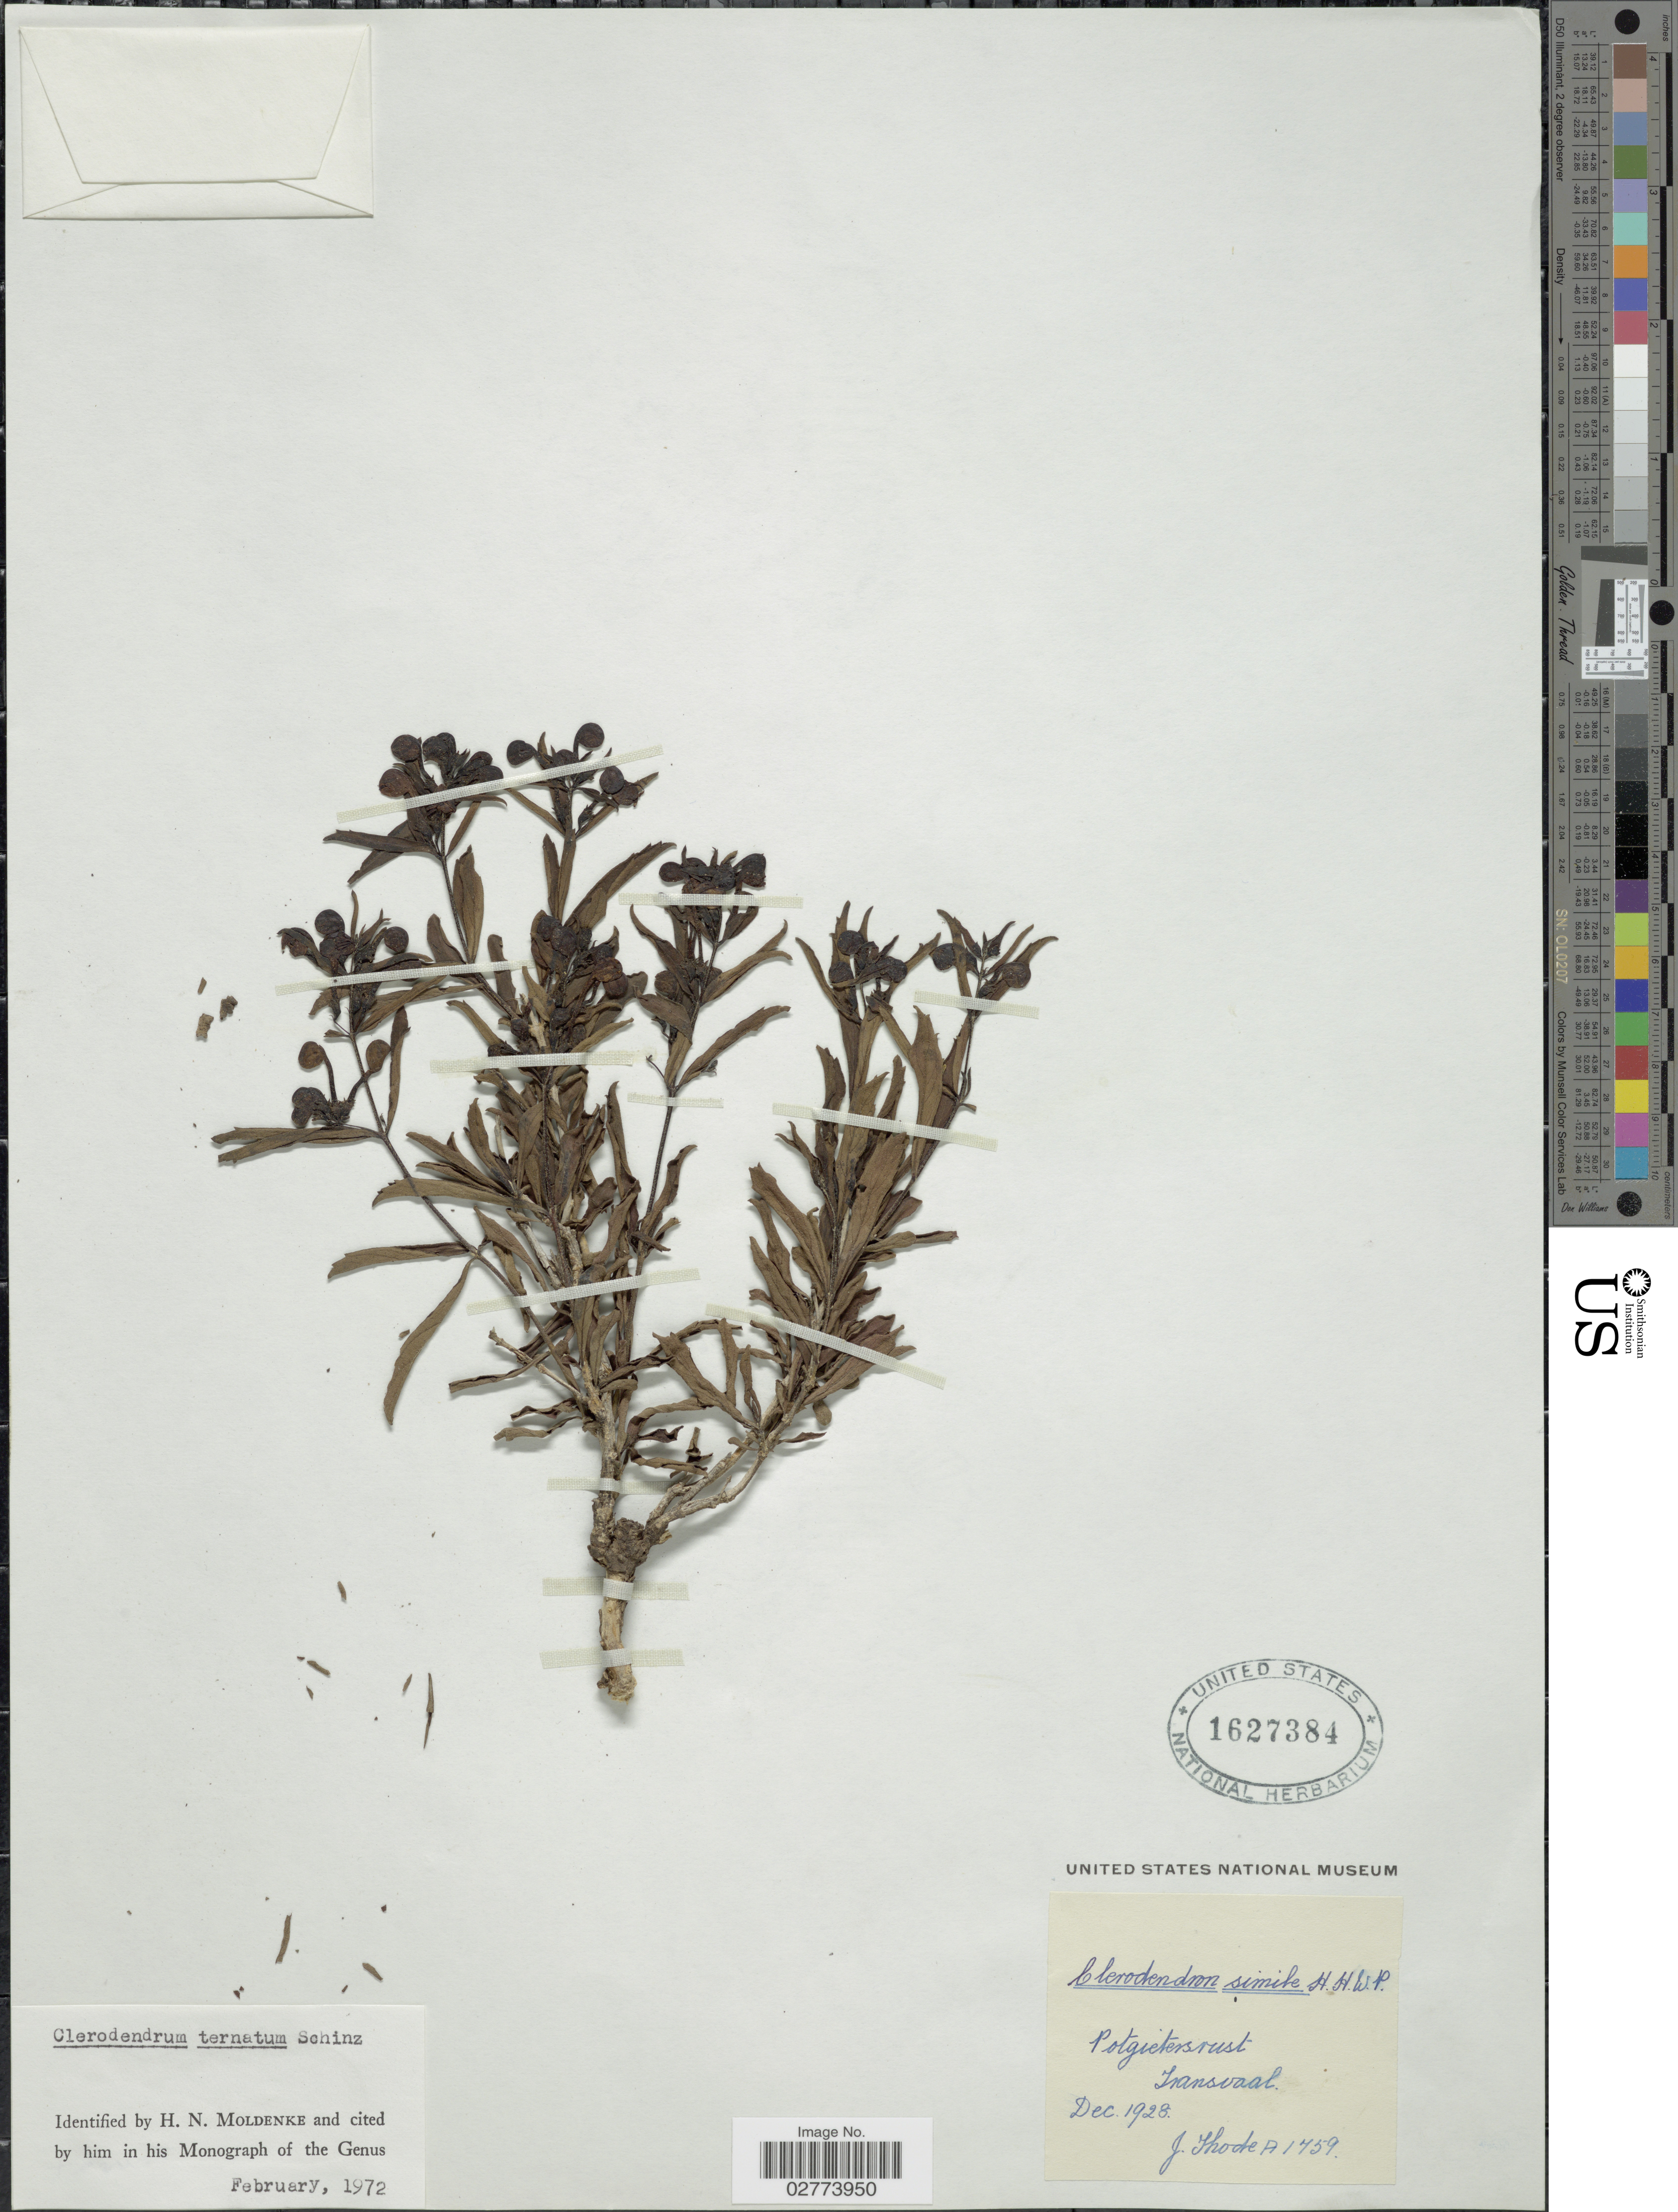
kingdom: Plantae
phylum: Tracheophyta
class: Magnoliopsida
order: Lamiales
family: Lamiaceae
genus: Clerodendrum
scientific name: Clerodendrum ternatum var. ternatum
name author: Schinz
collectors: J. Thode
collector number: A1759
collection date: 1928-12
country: South Africa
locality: Potgietersrust, Transvaal.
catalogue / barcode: US 1627384